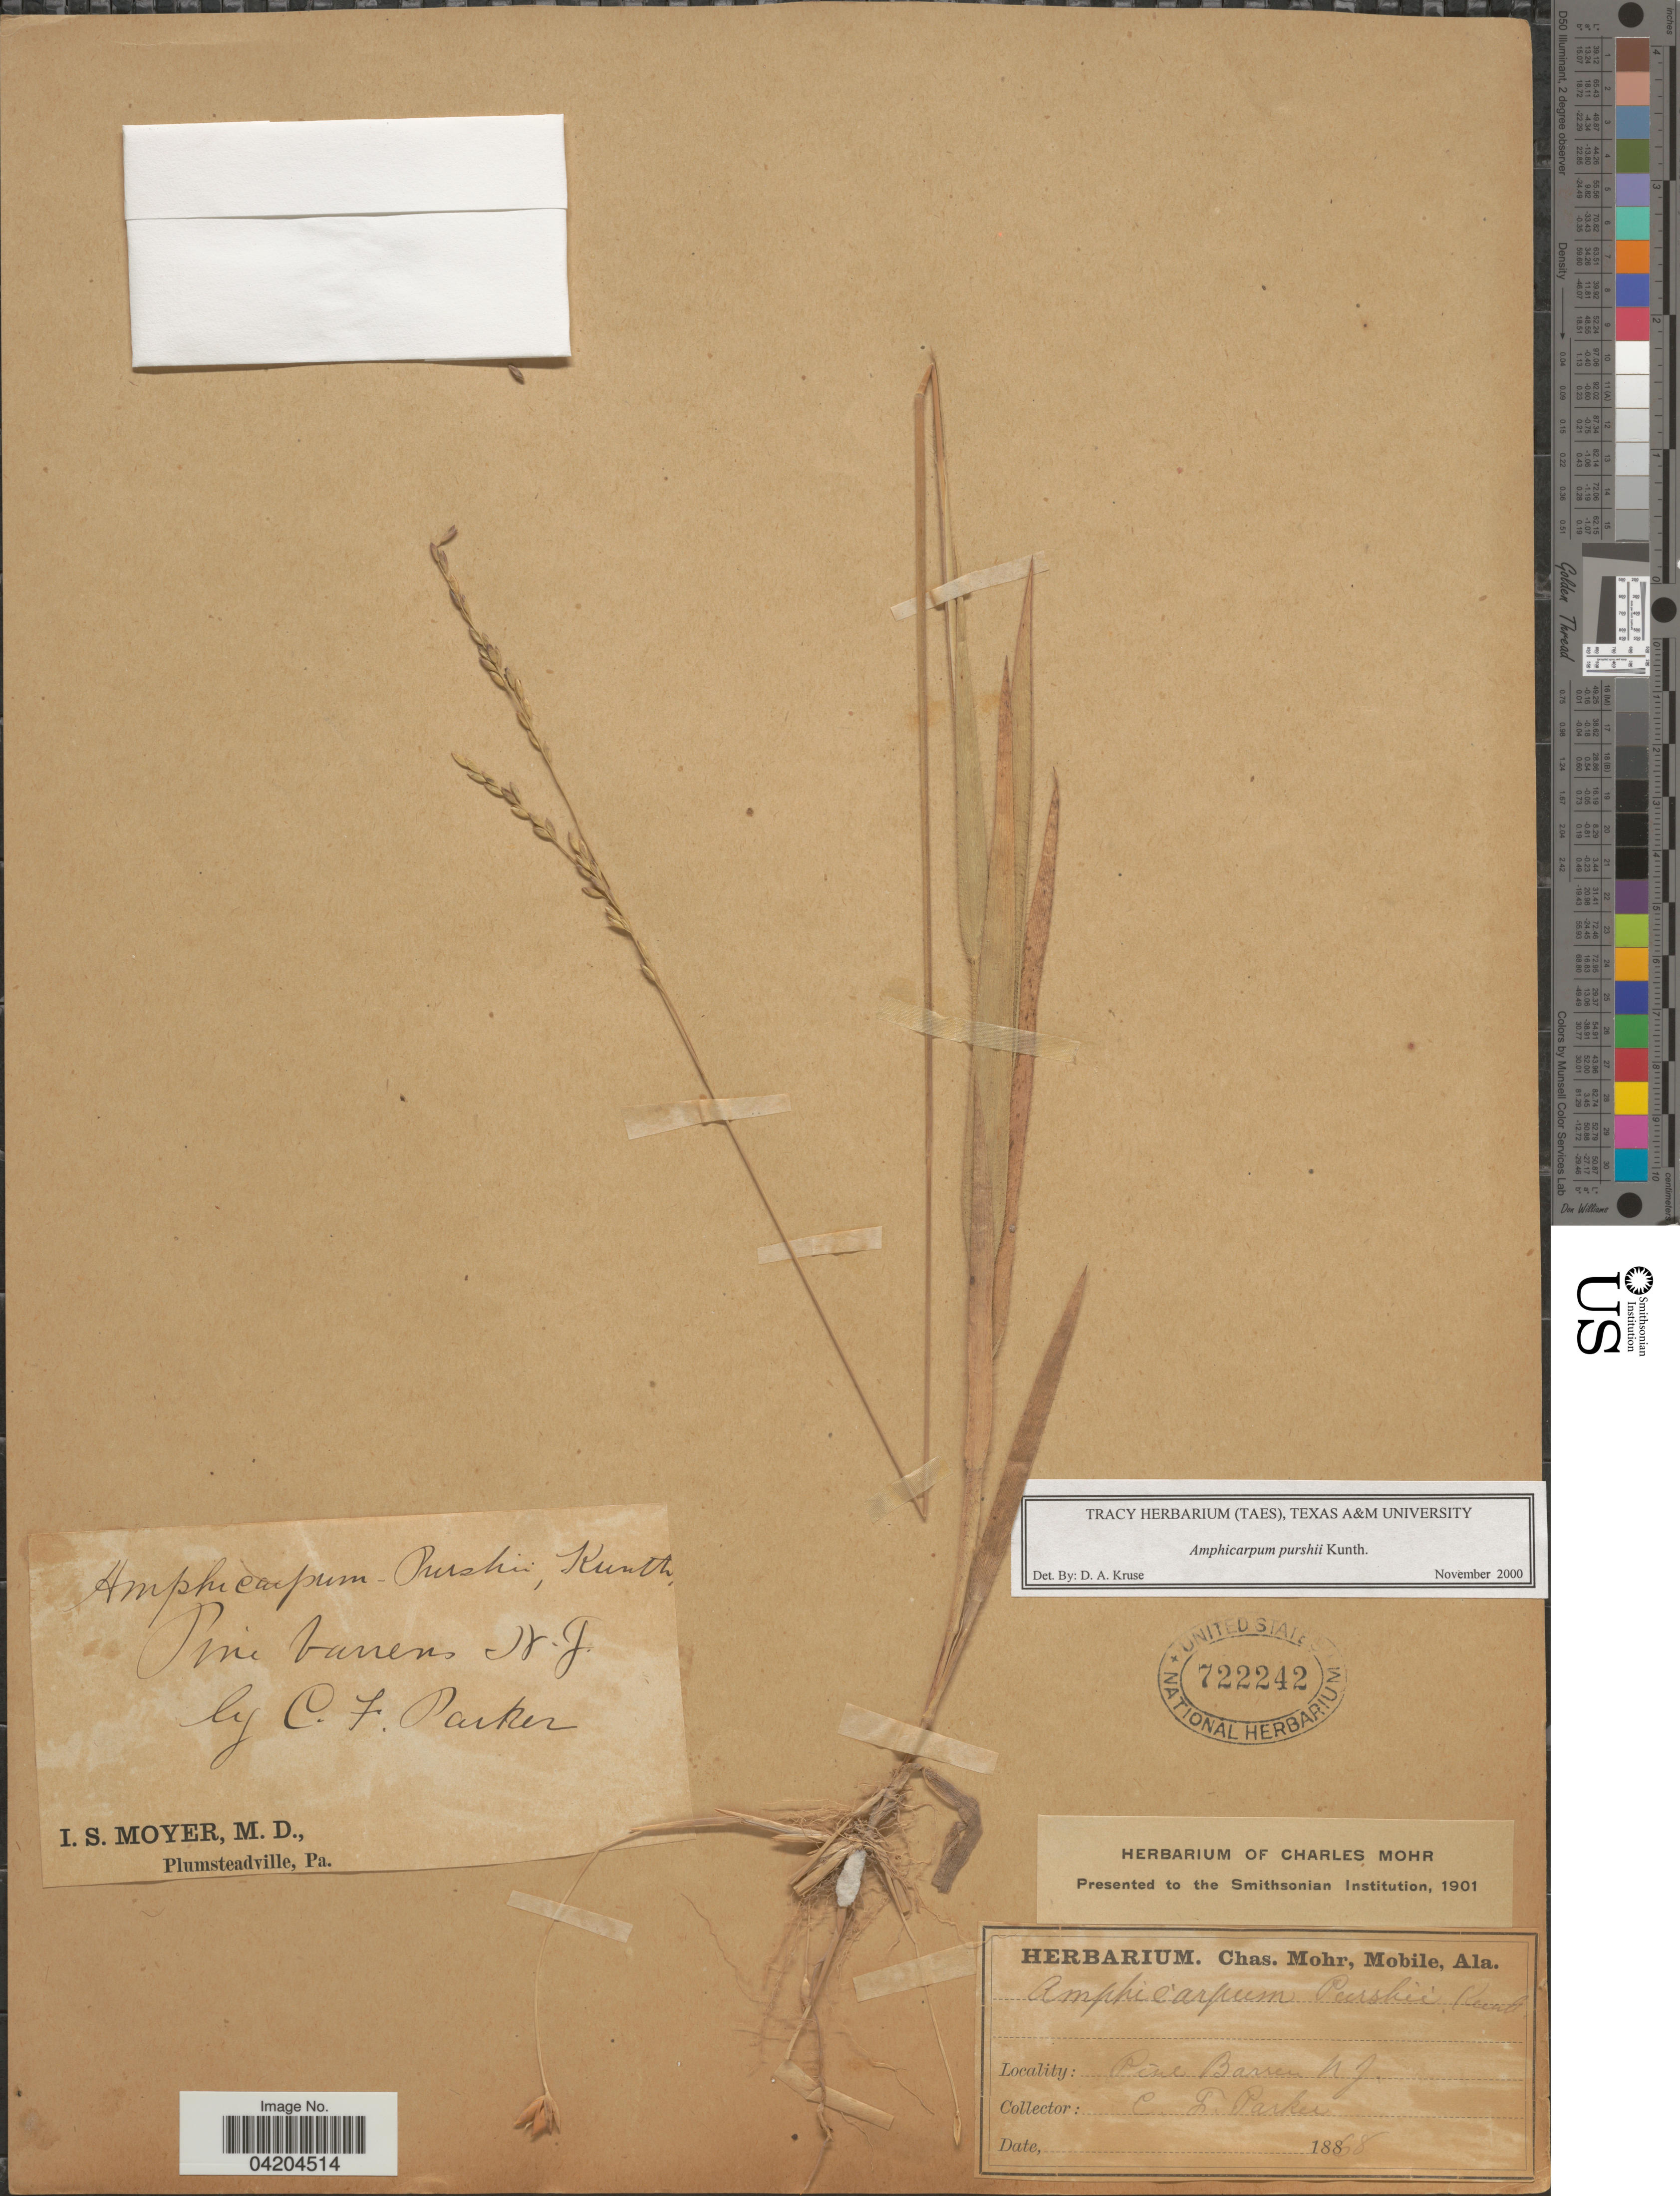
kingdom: Plantae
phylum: Tracheophyta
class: Liliopsida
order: Poales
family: Poaceae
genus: Amphicarpum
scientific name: Amphicarpum amphicarpon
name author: (Pursh) Nash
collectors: C. F. Parker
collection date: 1868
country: United States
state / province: New Jersey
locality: Pine Barren.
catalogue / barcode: US 722242